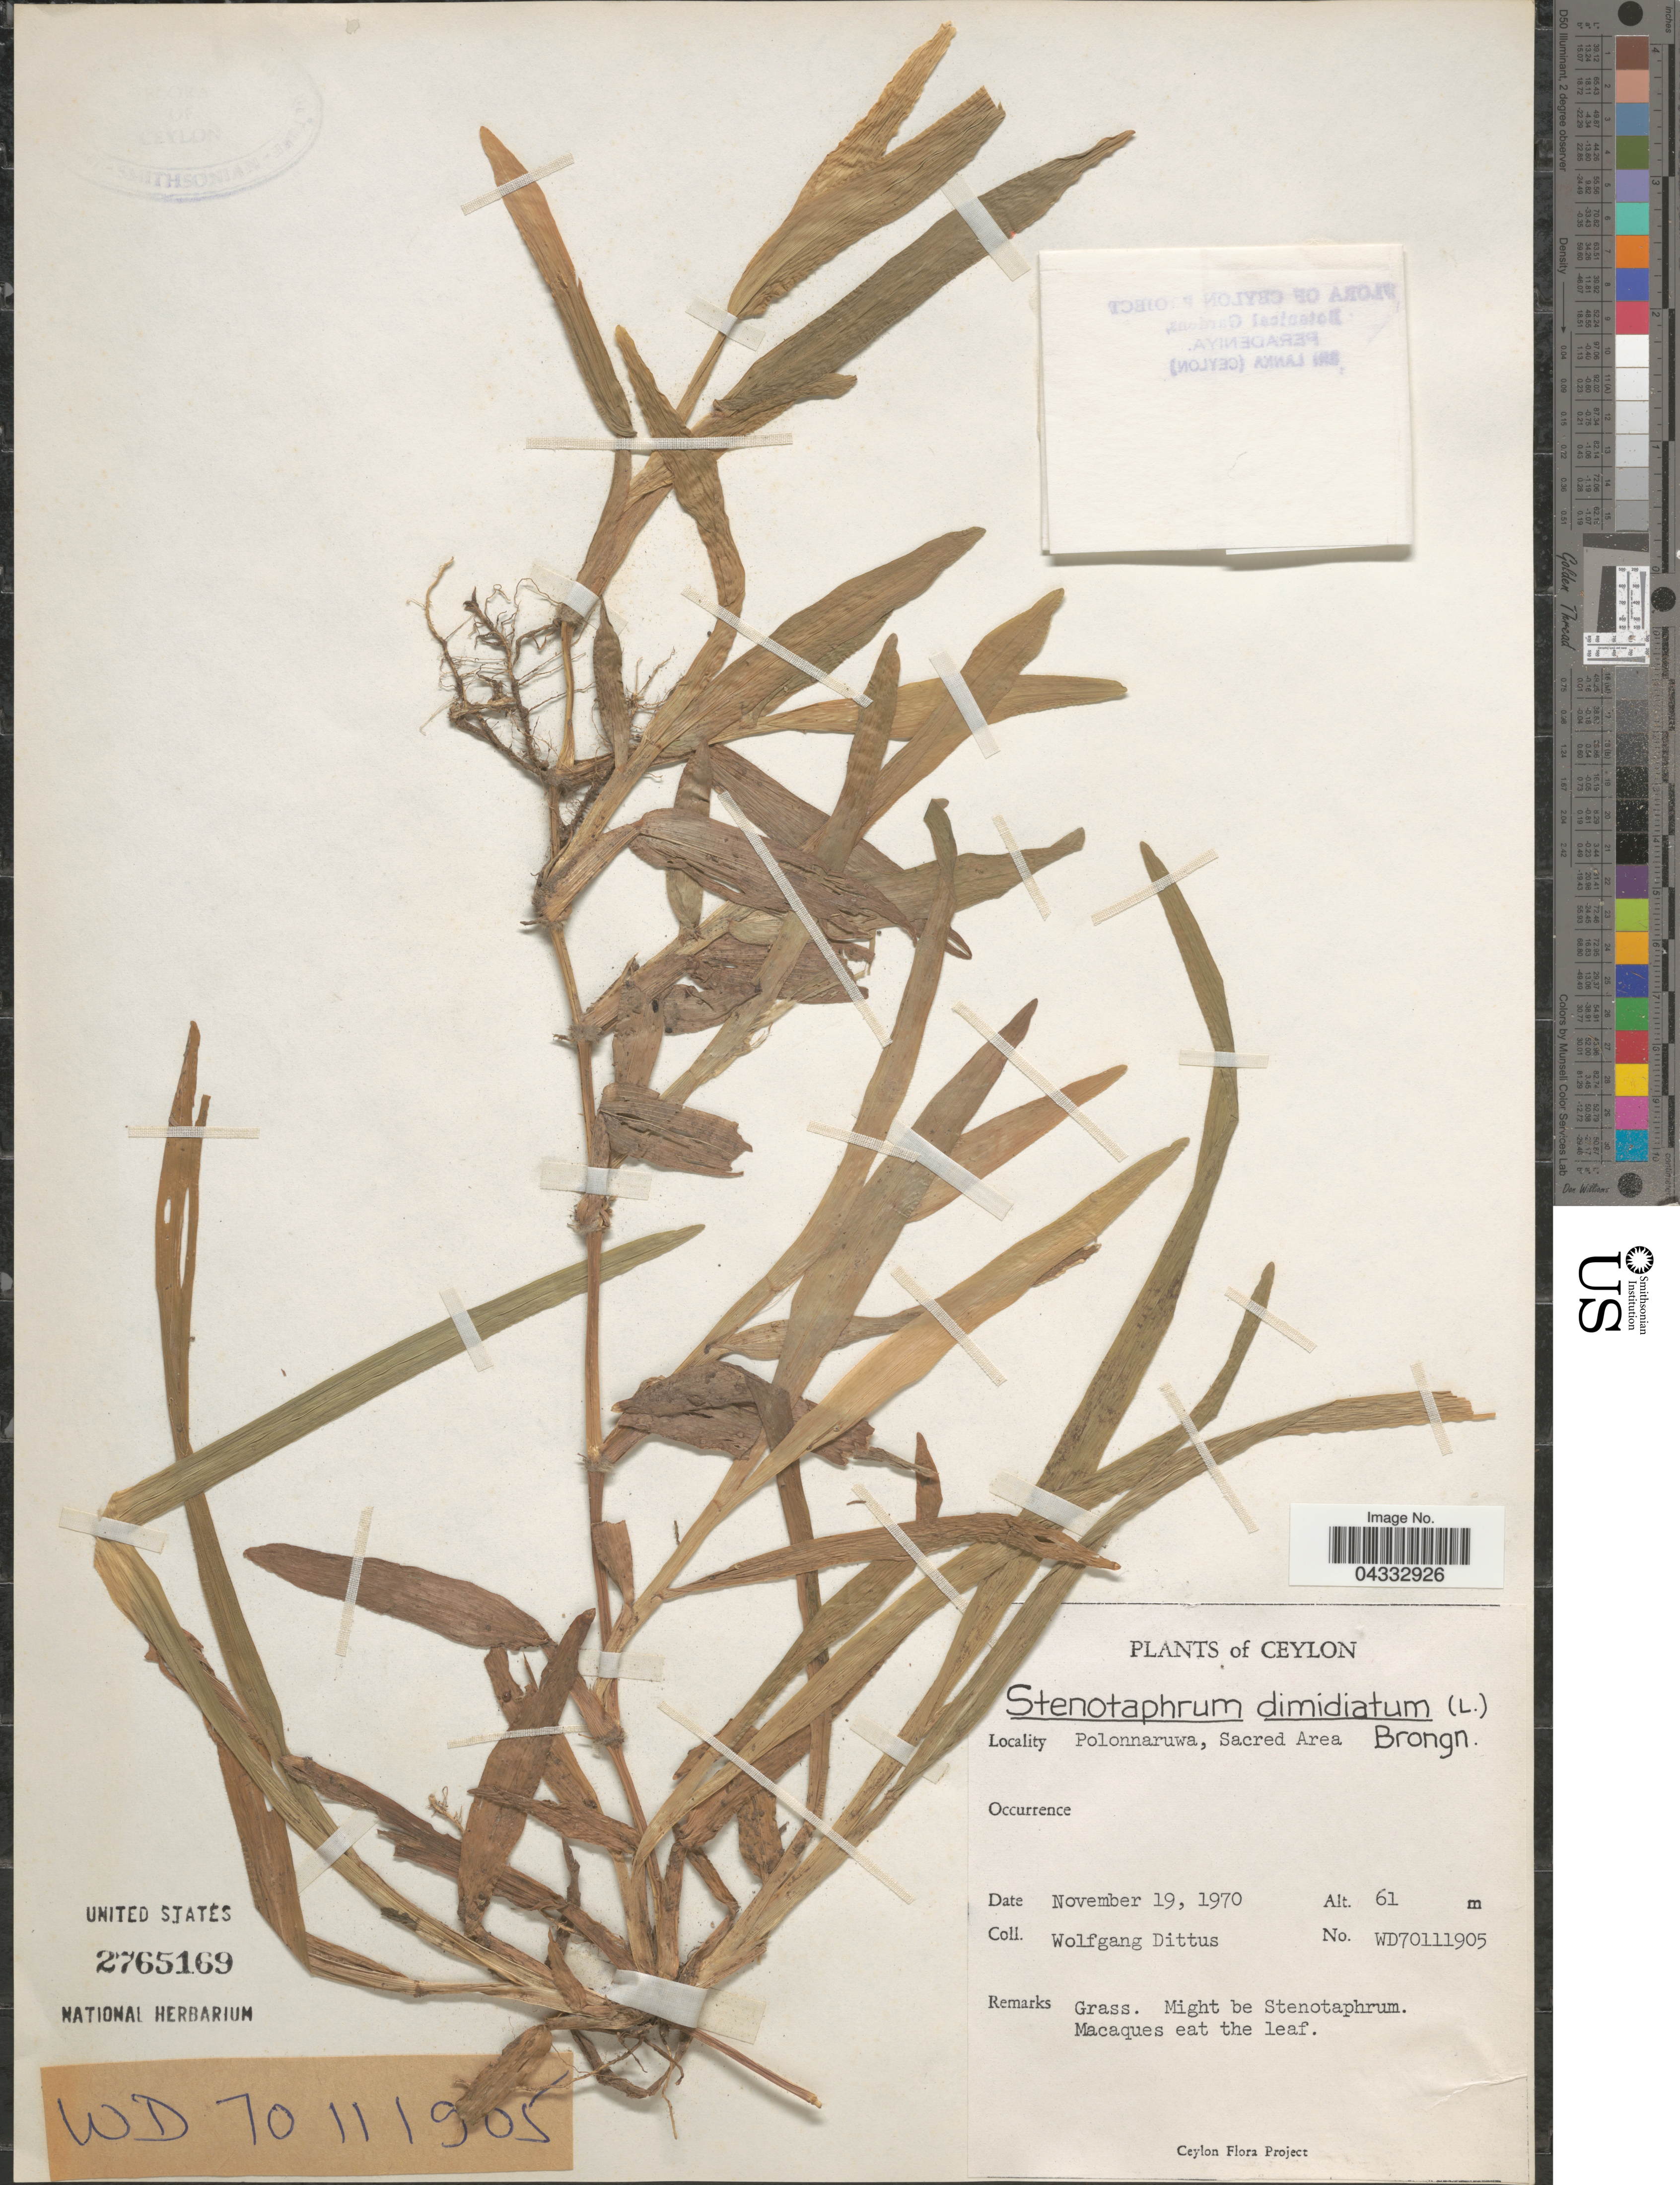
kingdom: Plantae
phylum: Tracheophyta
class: Liliopsida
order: Poales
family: Poaceae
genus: Stenotaphrum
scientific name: Stenotaphrum dimidiatum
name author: (L.) Brongn.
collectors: W. Dittus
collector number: WD70111905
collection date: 1970-11-19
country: Sri Lanka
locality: Ceylon. Polonnaruwa, Sacred Area.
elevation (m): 61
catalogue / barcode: US 2765169